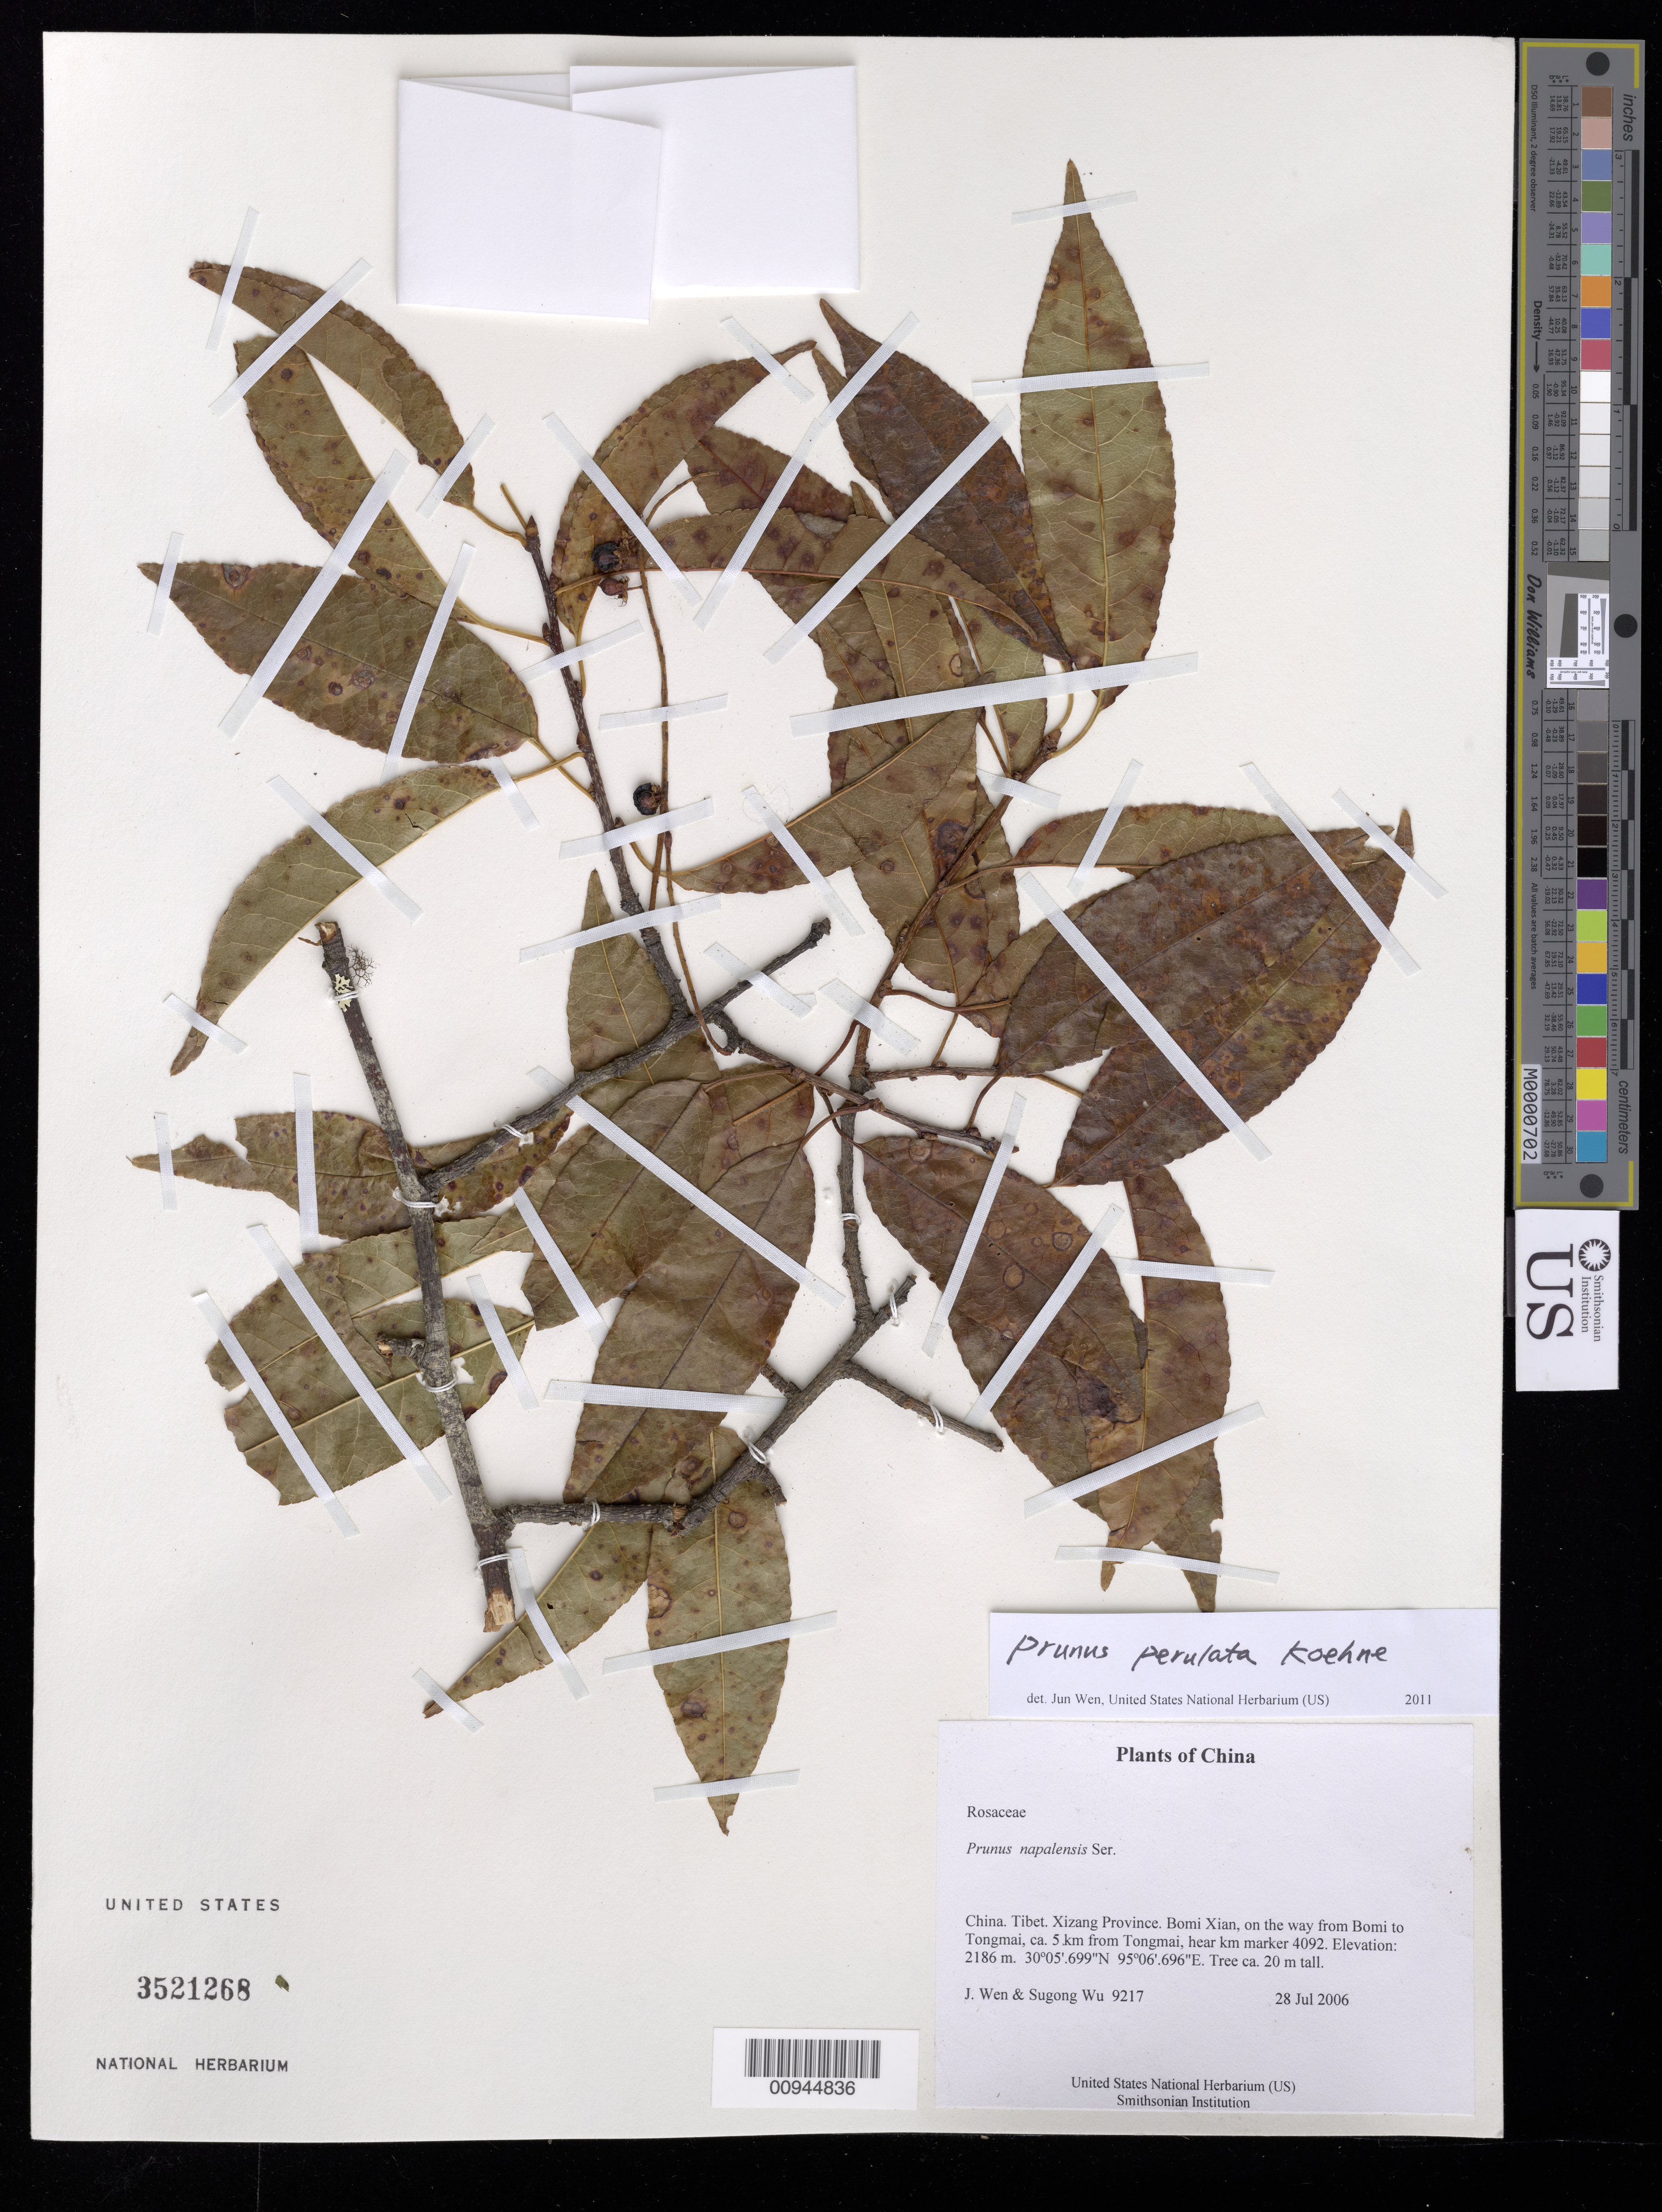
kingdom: Plantae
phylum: Tracheophyta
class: Magnoliopsida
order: Rosales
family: Rosaceae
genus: Prunus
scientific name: Prunus napaulensis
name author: (Ser.) Steud.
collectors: J. Wen & Sugong Wu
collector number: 9217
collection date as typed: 28 Jul 2006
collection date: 2006-07-28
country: China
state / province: Xizang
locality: Xizang Province. Bomi Xian, on the way from Bomi to Tongmai, ca. 5 km from Tongmai, hear km marker 4092.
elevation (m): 2186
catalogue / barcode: US 3521268